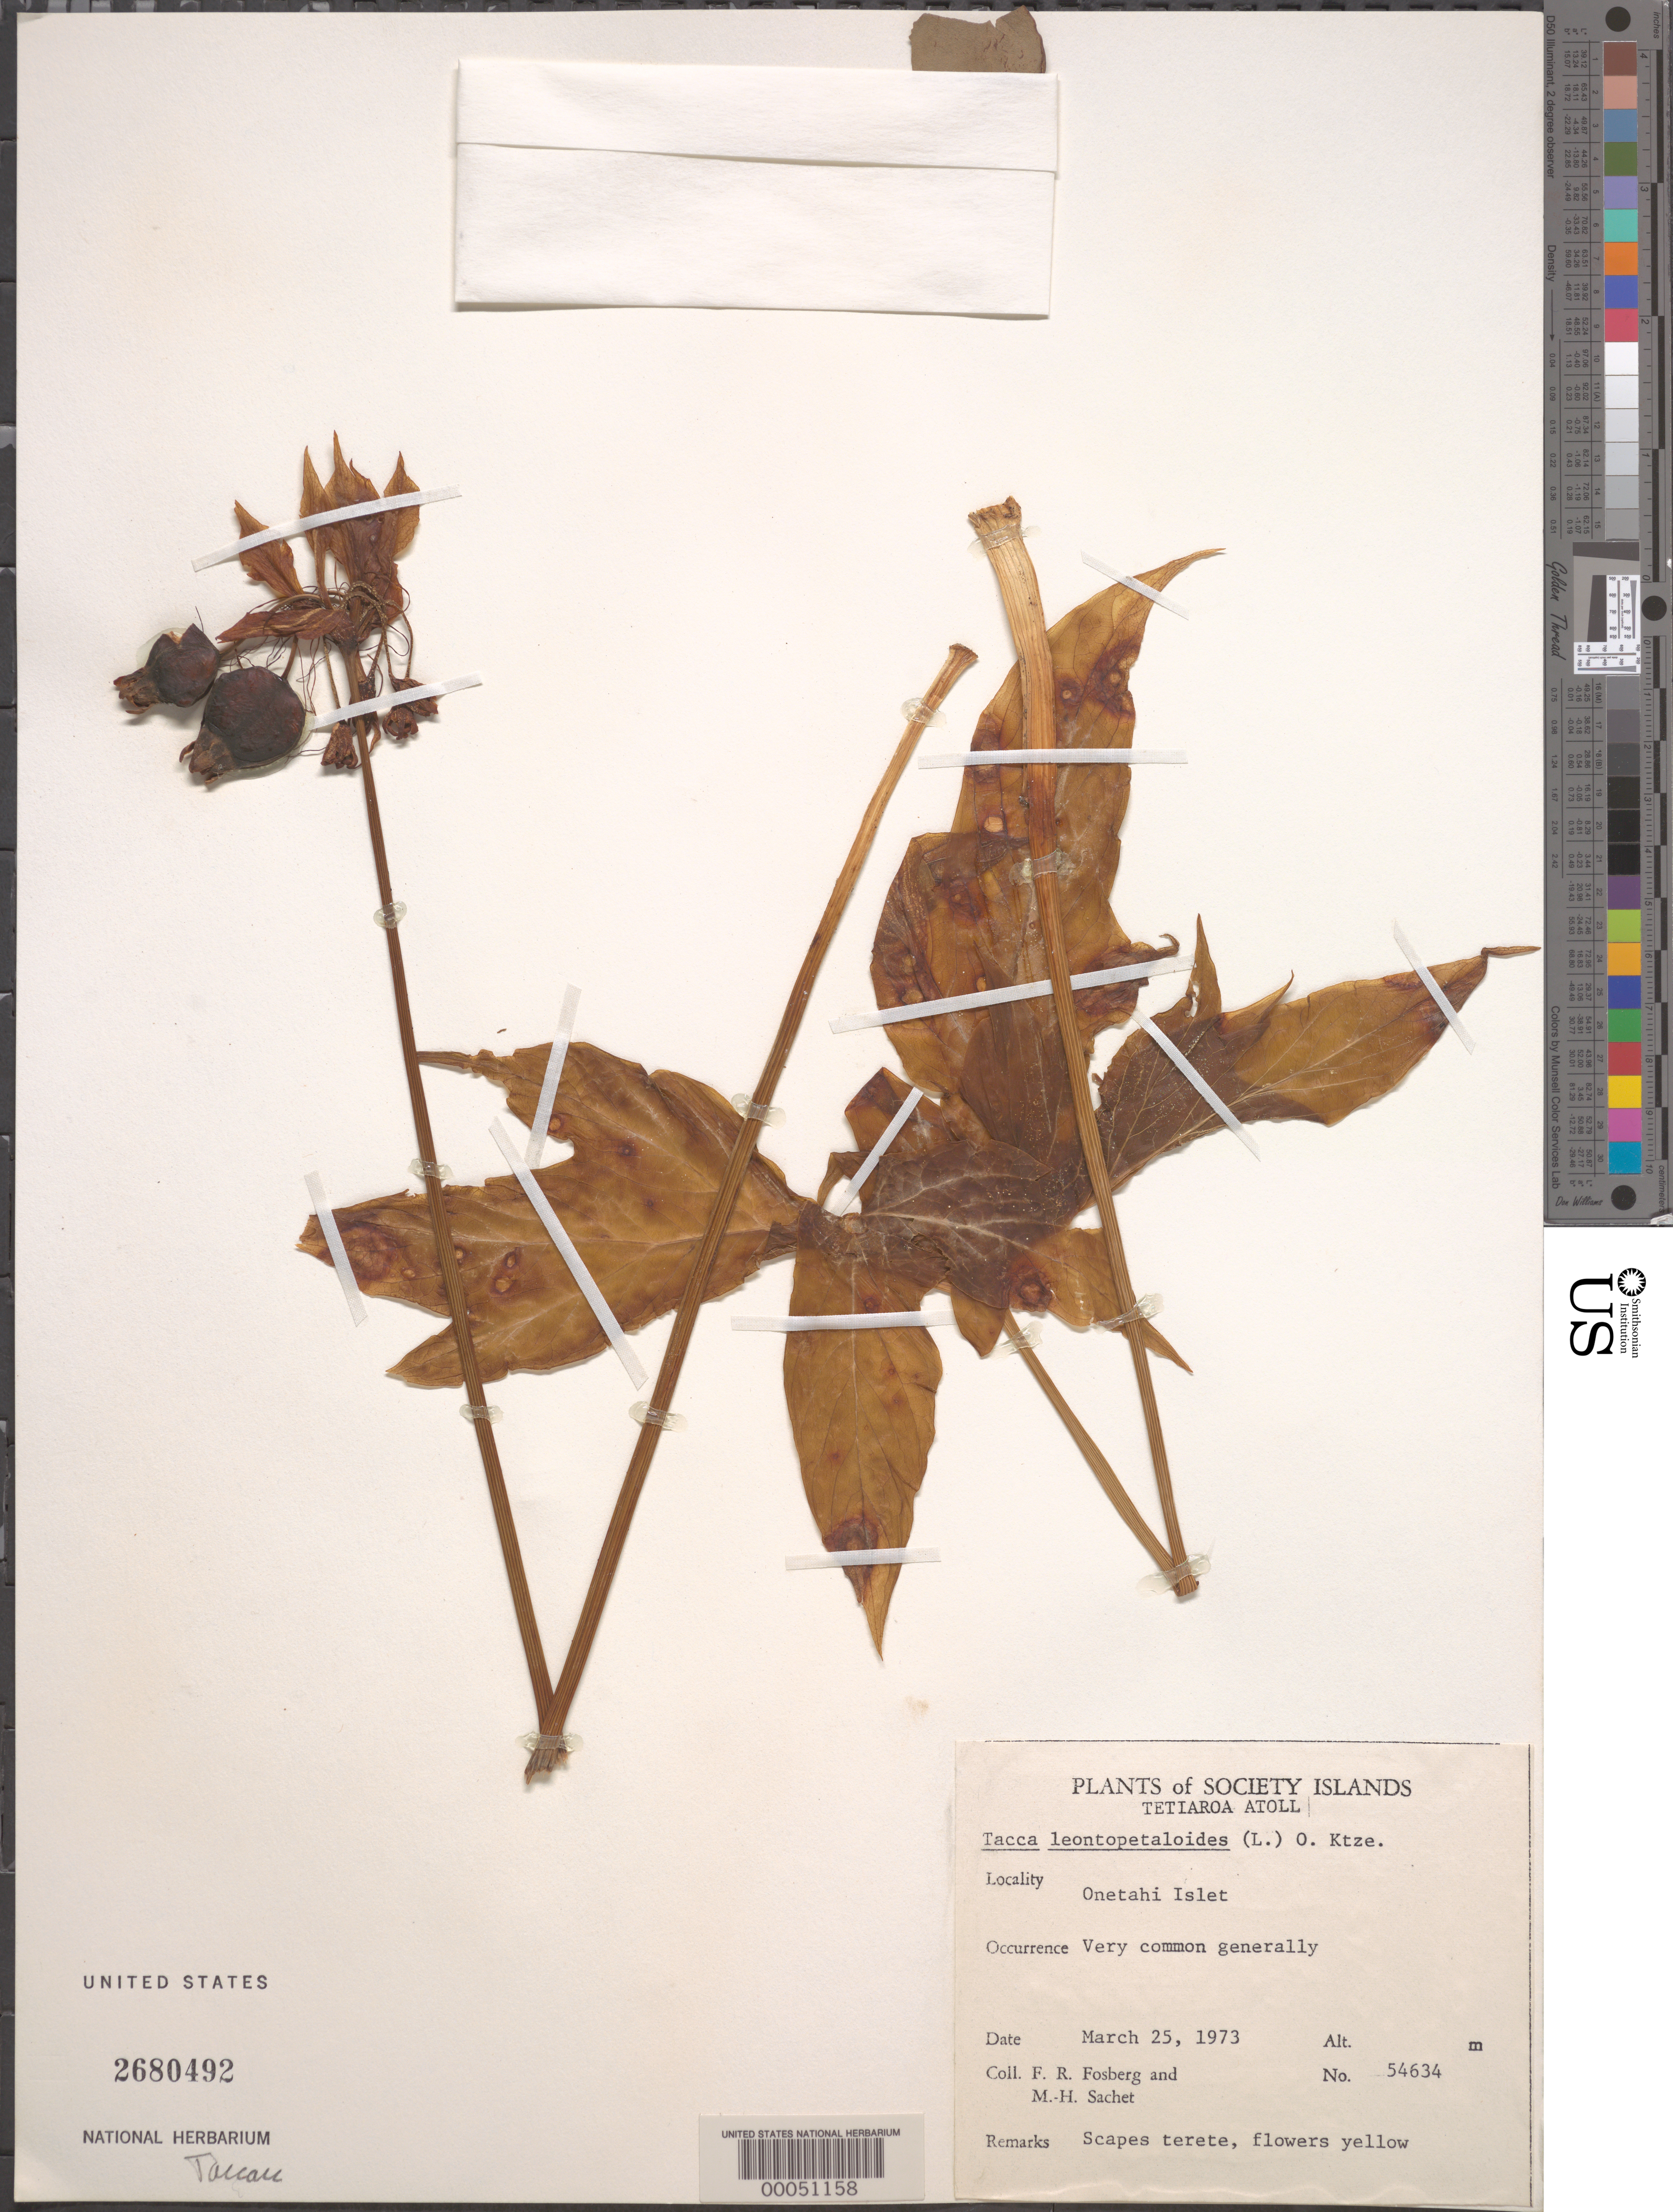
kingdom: Plantae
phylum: Tracheophyta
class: Liliopsida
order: Dioscoreales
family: Dioscoreaceae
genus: Tacca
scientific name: Tacca leontopetaloides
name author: (L.) Kuntze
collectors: F. R. Fosberg & M.-H. Sachet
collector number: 54634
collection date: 1973-03-25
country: French Polynesia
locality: Society Islands. Tetiaroa Atoll. Onetahi Islet.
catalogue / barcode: US 2680492